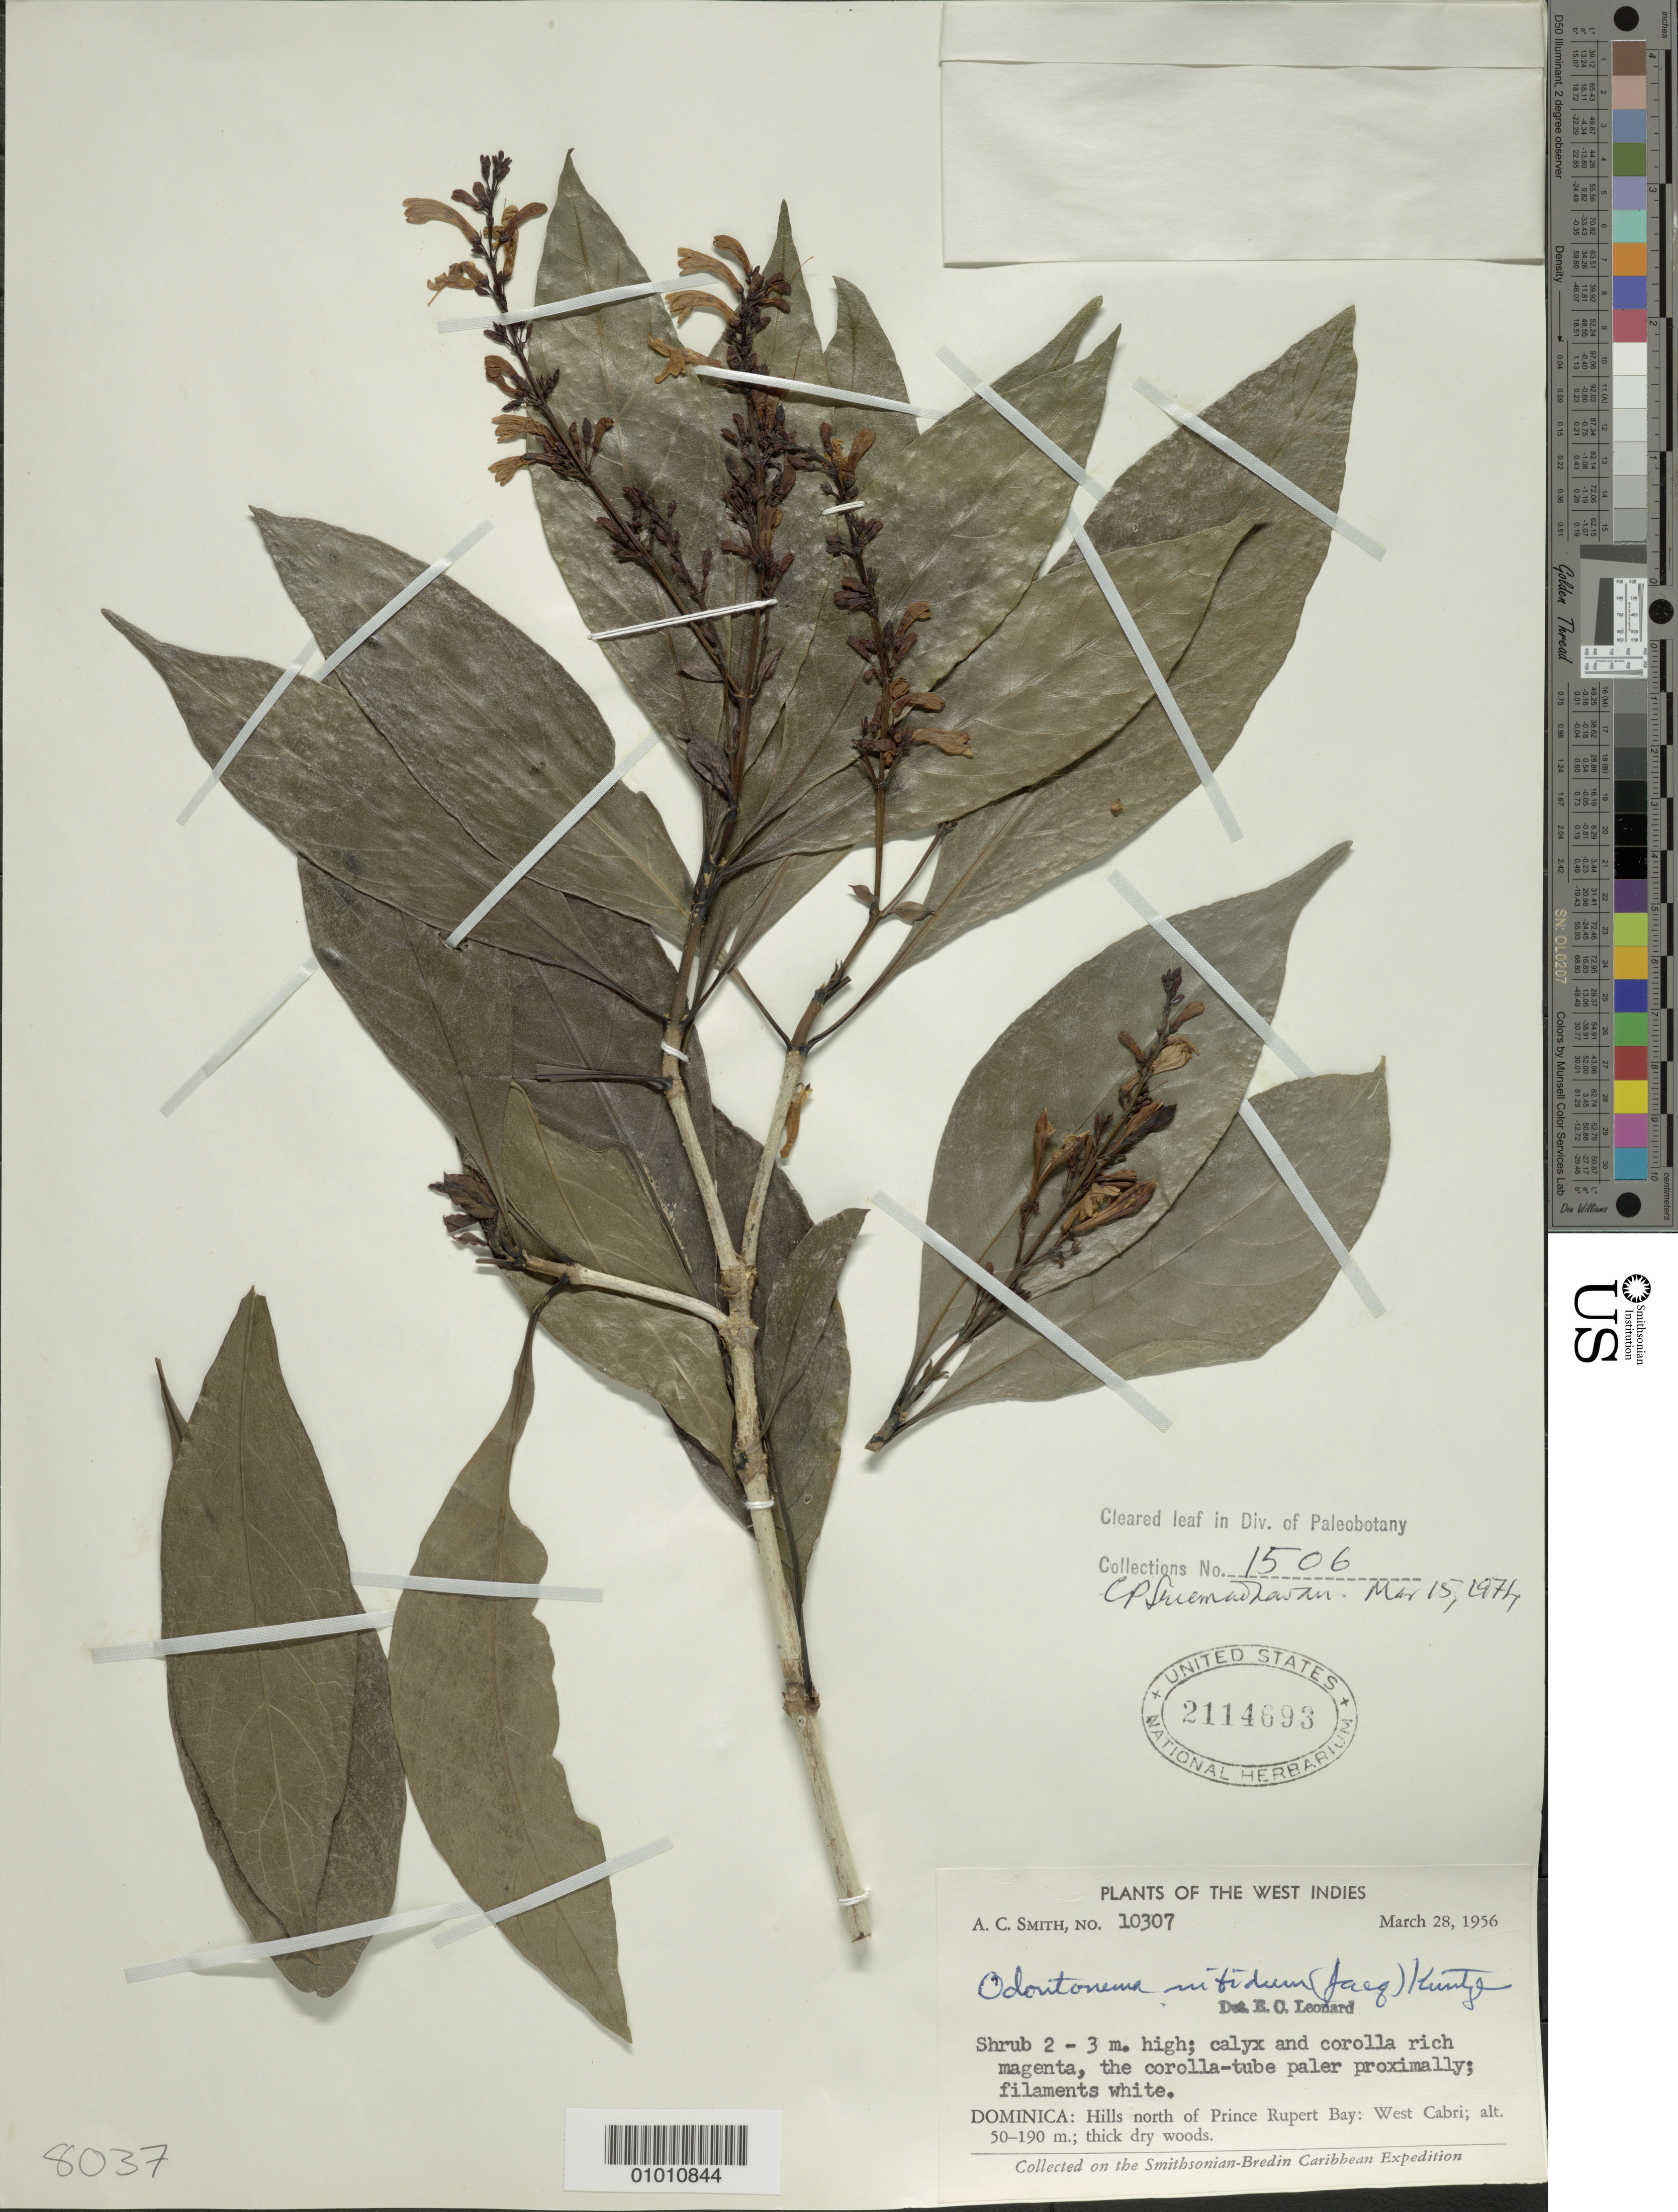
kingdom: Plantae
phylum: Tracheophyta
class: Magnoliopsida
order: Lamiales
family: Acanthaceae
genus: Odontonema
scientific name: Odontonema nitidum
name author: (Jacq.) Kuntze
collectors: A. C. Smith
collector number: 10307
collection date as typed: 28 Mar 1956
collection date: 1956-03-28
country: Dominica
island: Dominica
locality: Hills north of Prince Rupert Bay, West Cabri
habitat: Thick dry woods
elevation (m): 50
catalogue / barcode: US 2114693